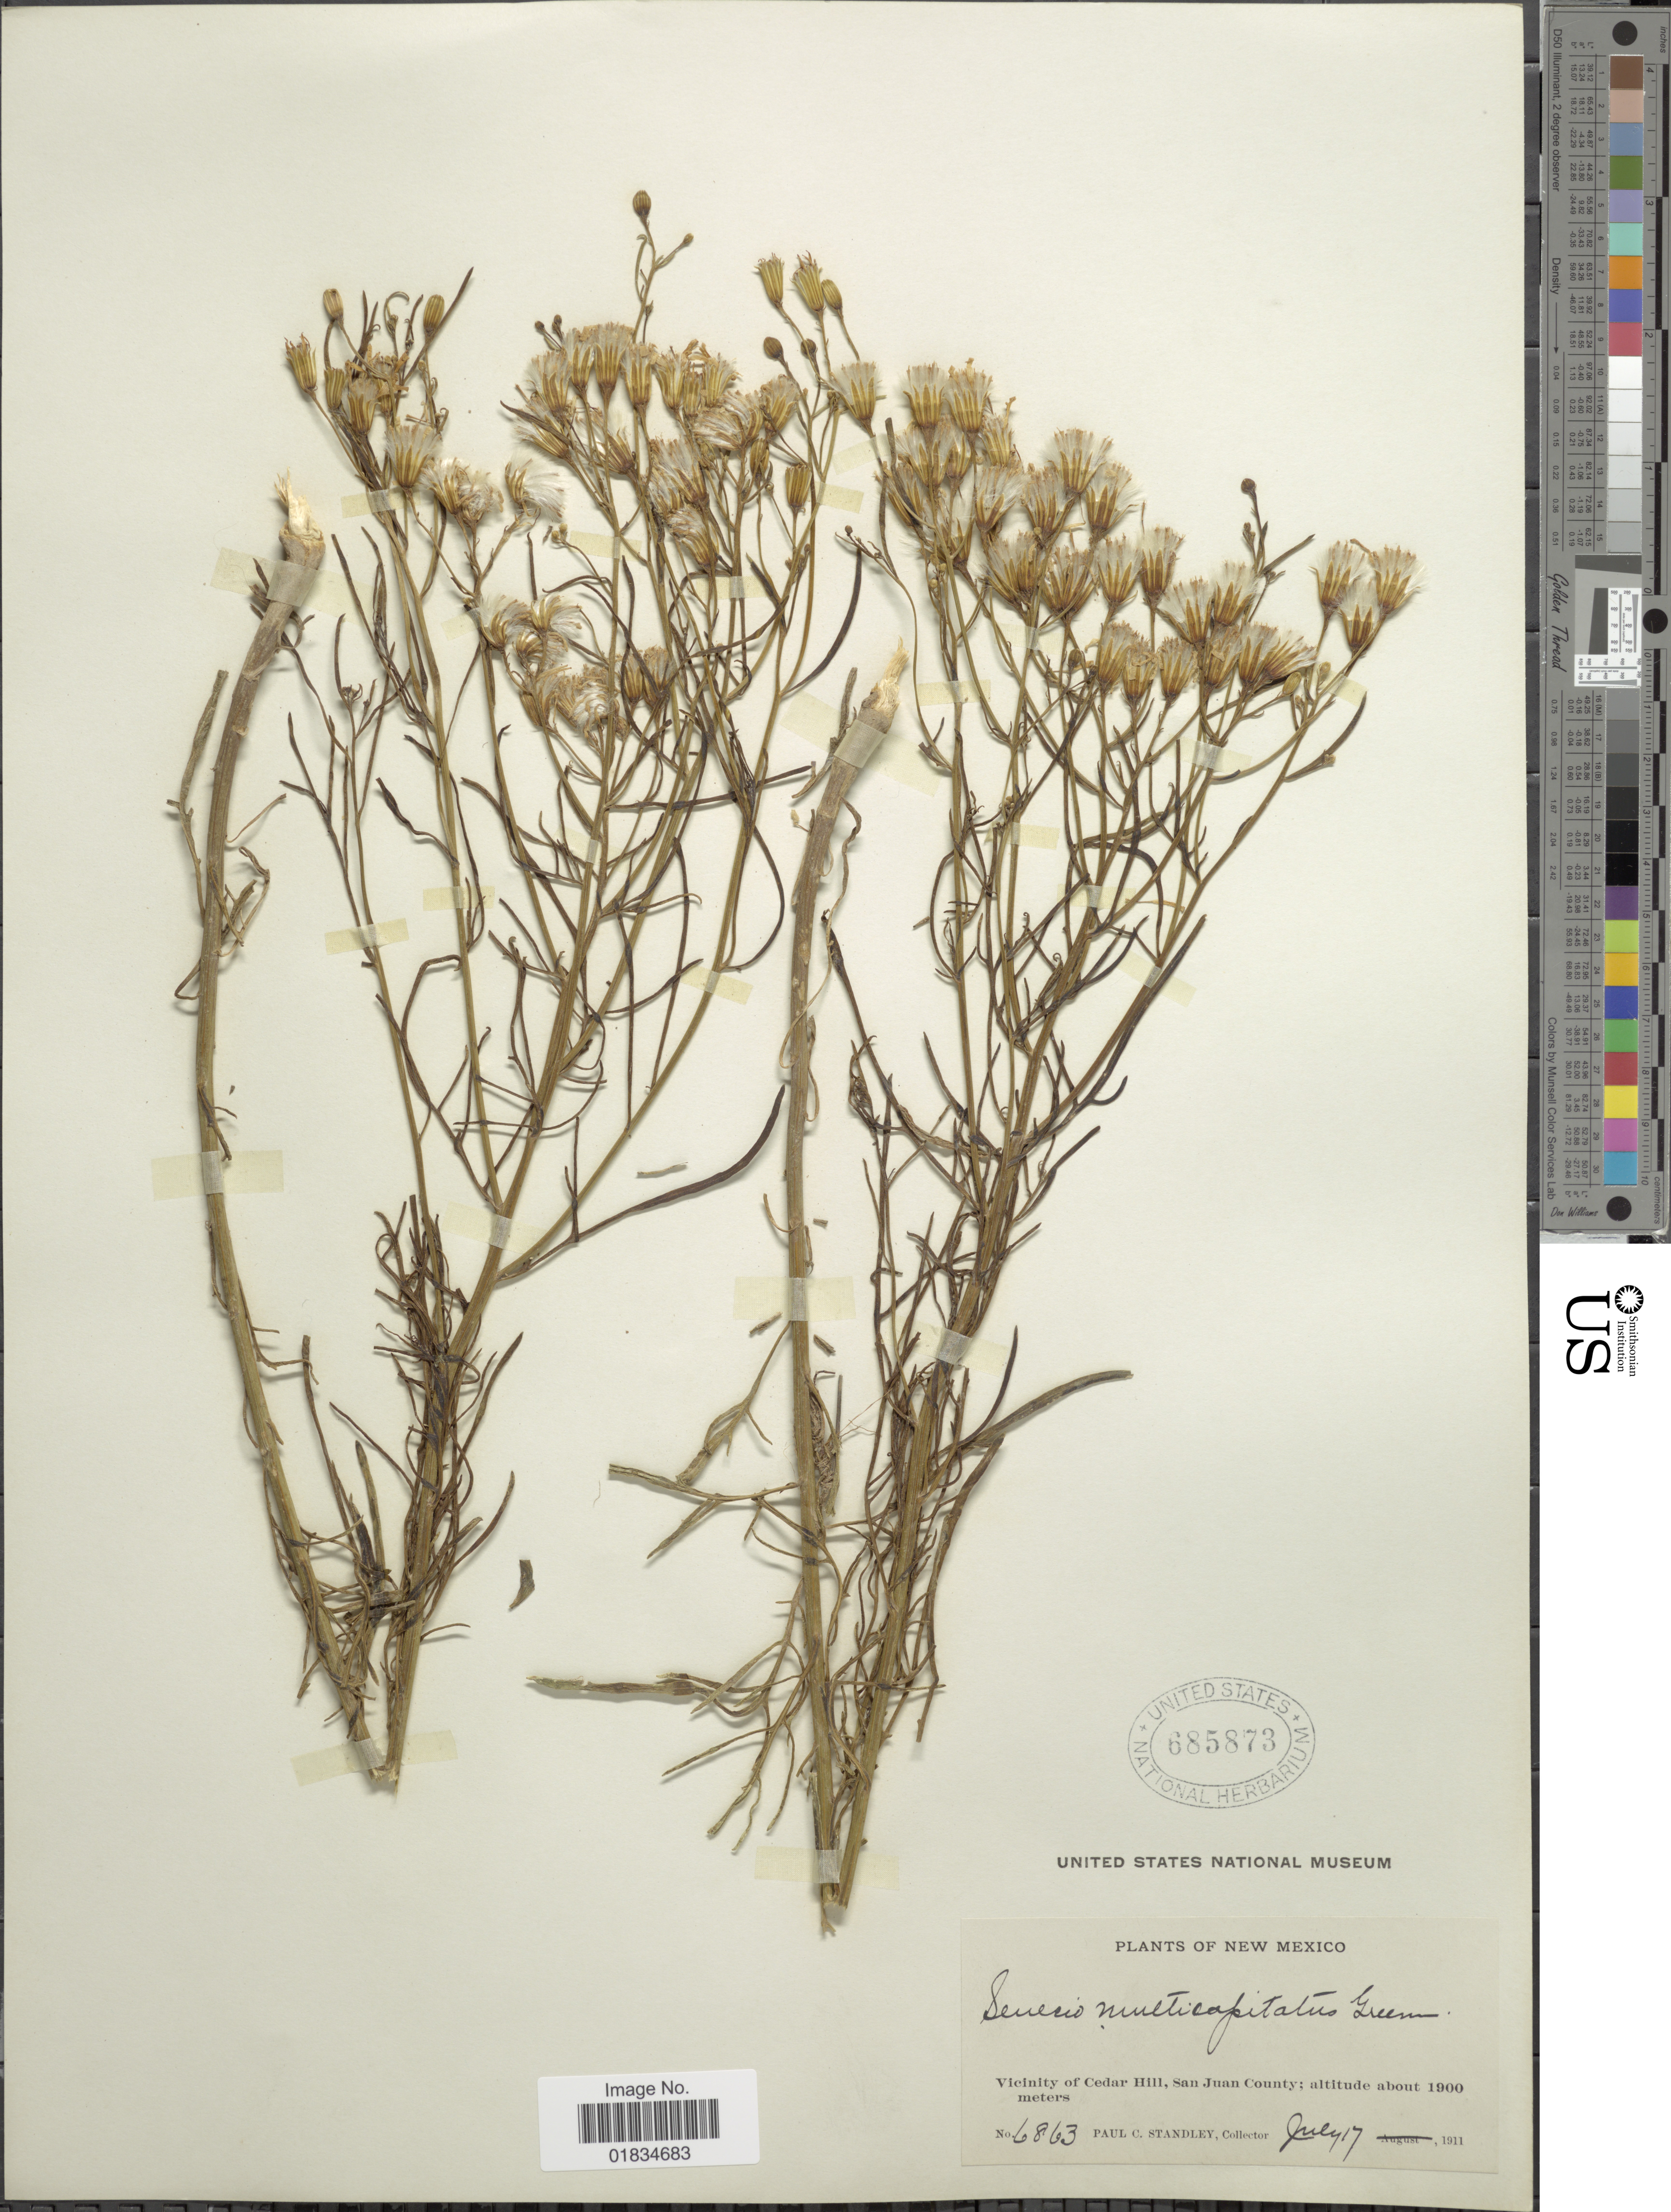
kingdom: Plantae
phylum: Tracheophyta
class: Magnoliopsida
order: Asterales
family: Asteraceae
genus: Senecio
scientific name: Senecio multicapitatus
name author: Greenm.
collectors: P. C. Standley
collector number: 6863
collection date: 1911-07-17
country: United States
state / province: New Mexico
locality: Vicinity of Cedar Hill, San Juan County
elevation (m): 1900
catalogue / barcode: US 685873